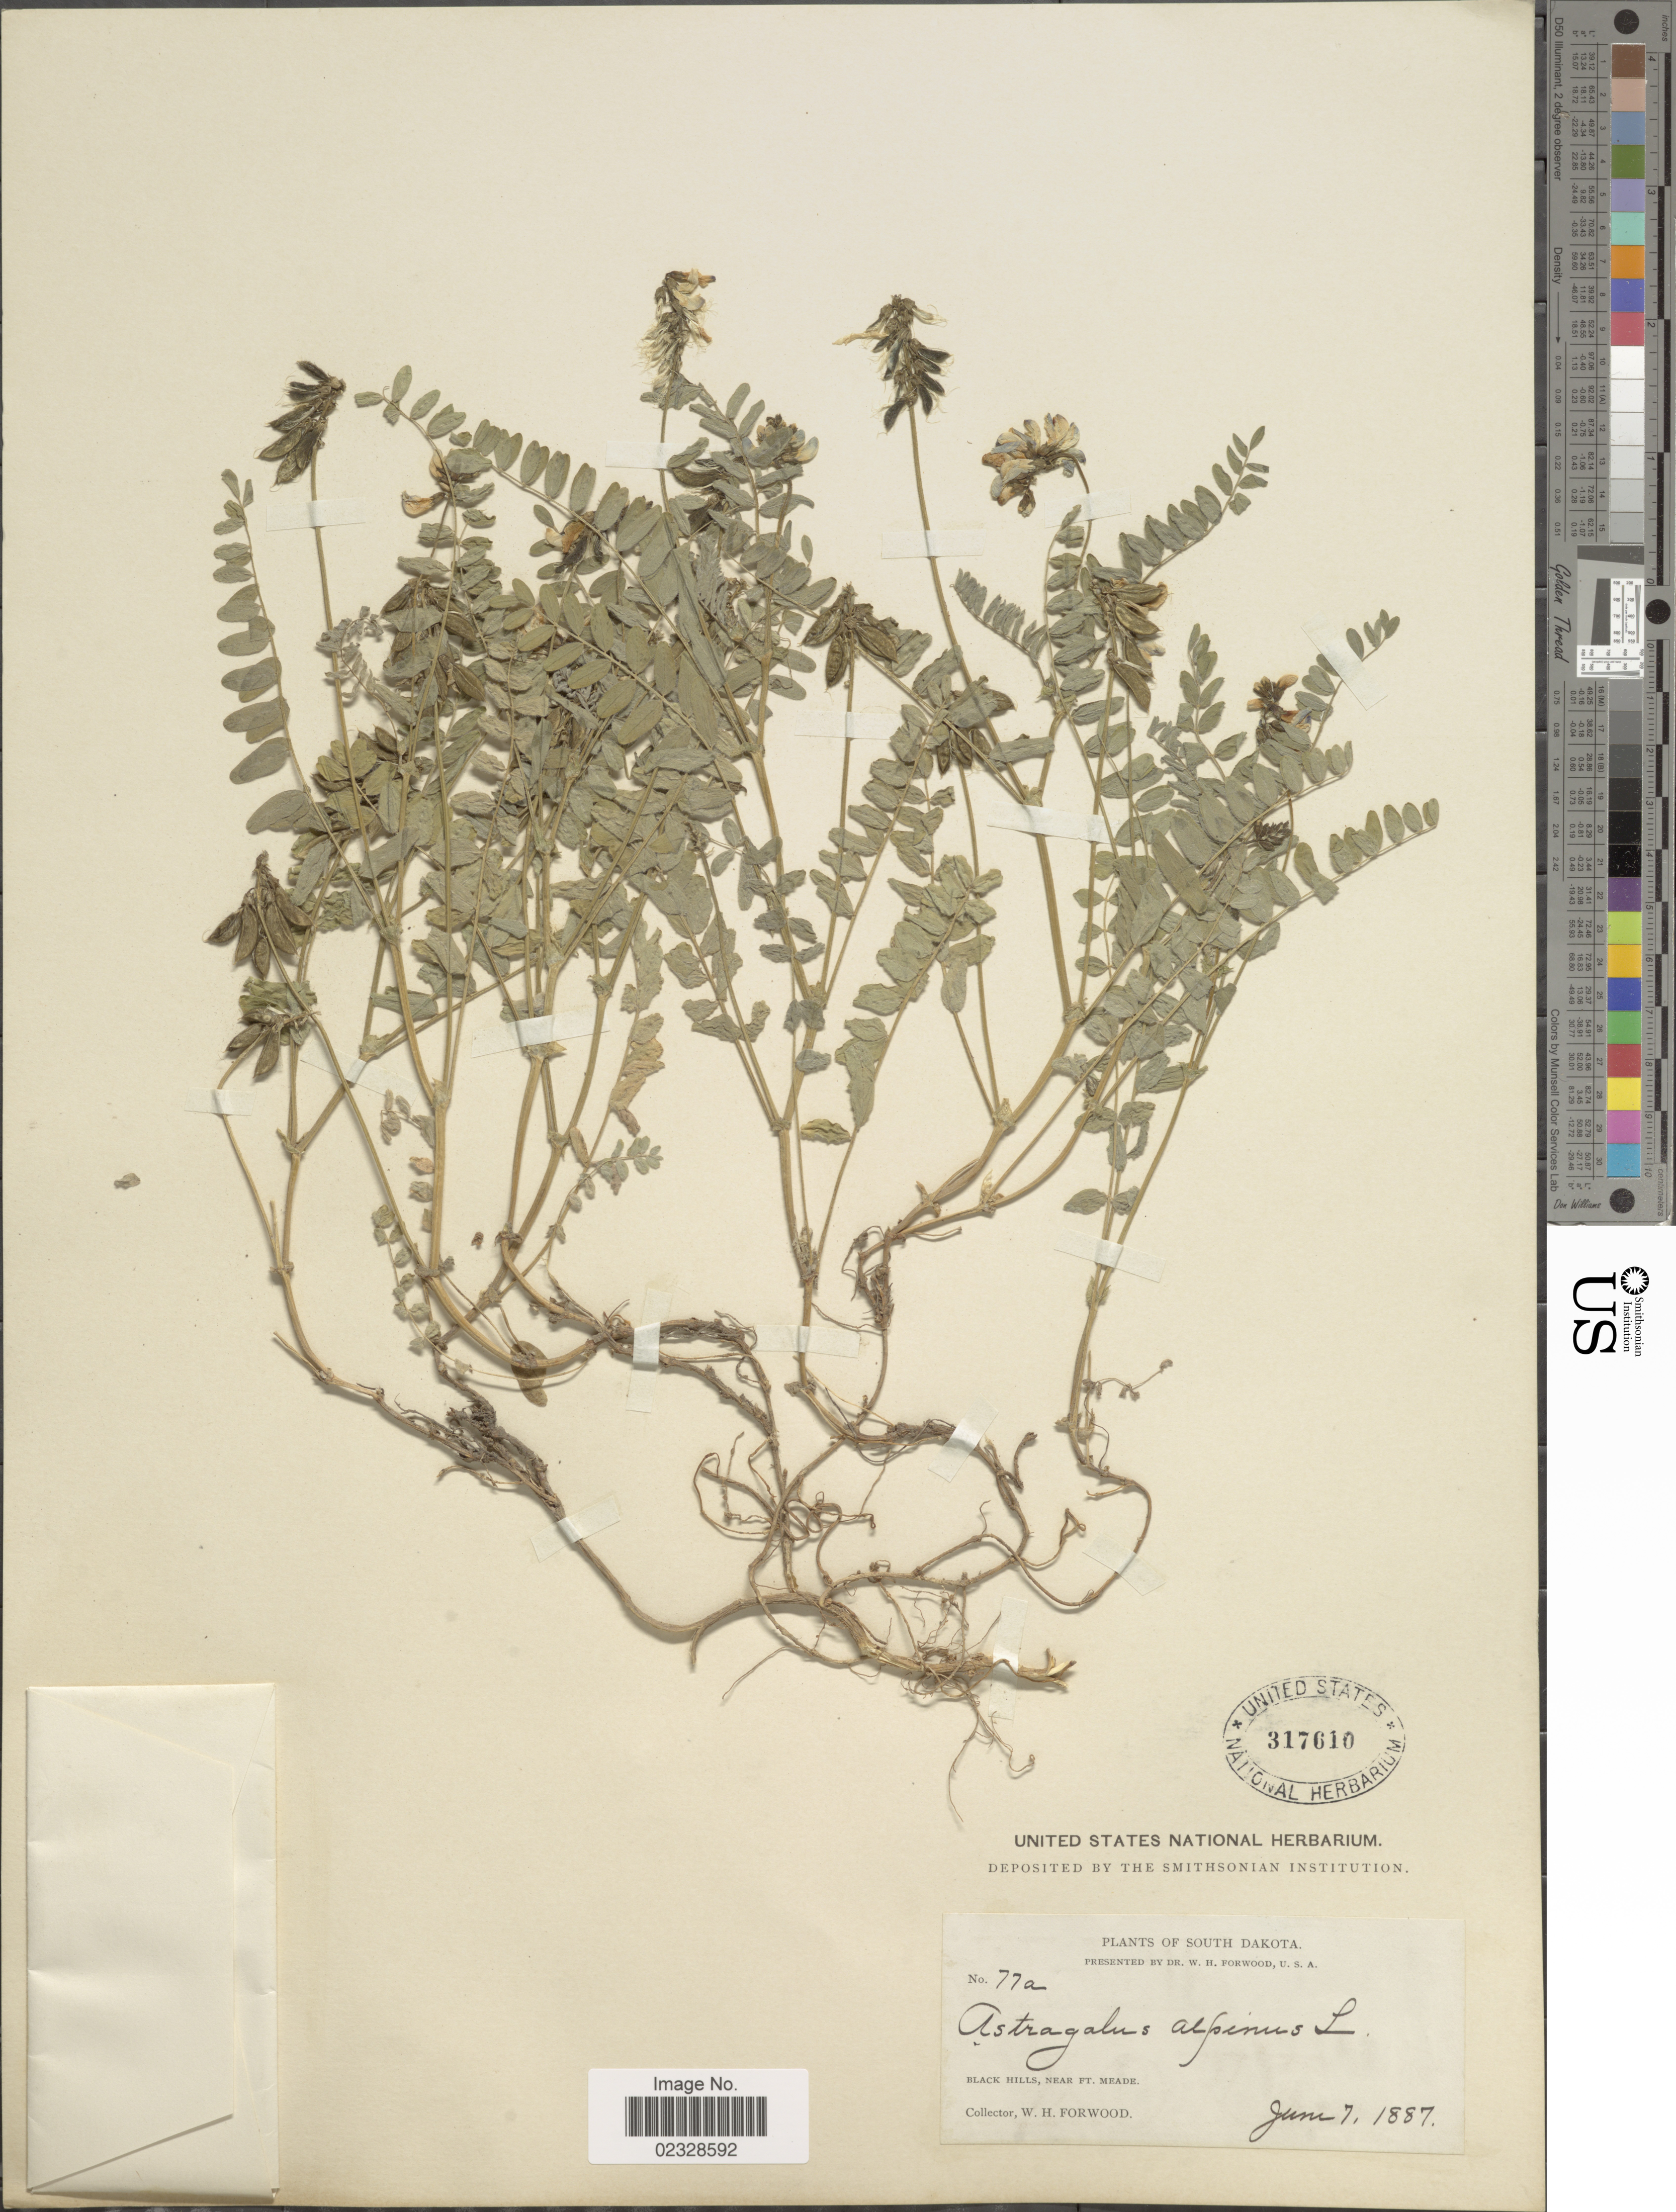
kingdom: Plantae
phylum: Tracheophyta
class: Magnoliopsida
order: Fabales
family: Fabaceae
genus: Astragalus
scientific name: Astragalus alpinus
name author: L.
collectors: W. Forwood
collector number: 77a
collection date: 1887-06-07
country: United States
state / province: South Dakota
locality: Black Hills, near Ft Meade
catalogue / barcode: US 317610